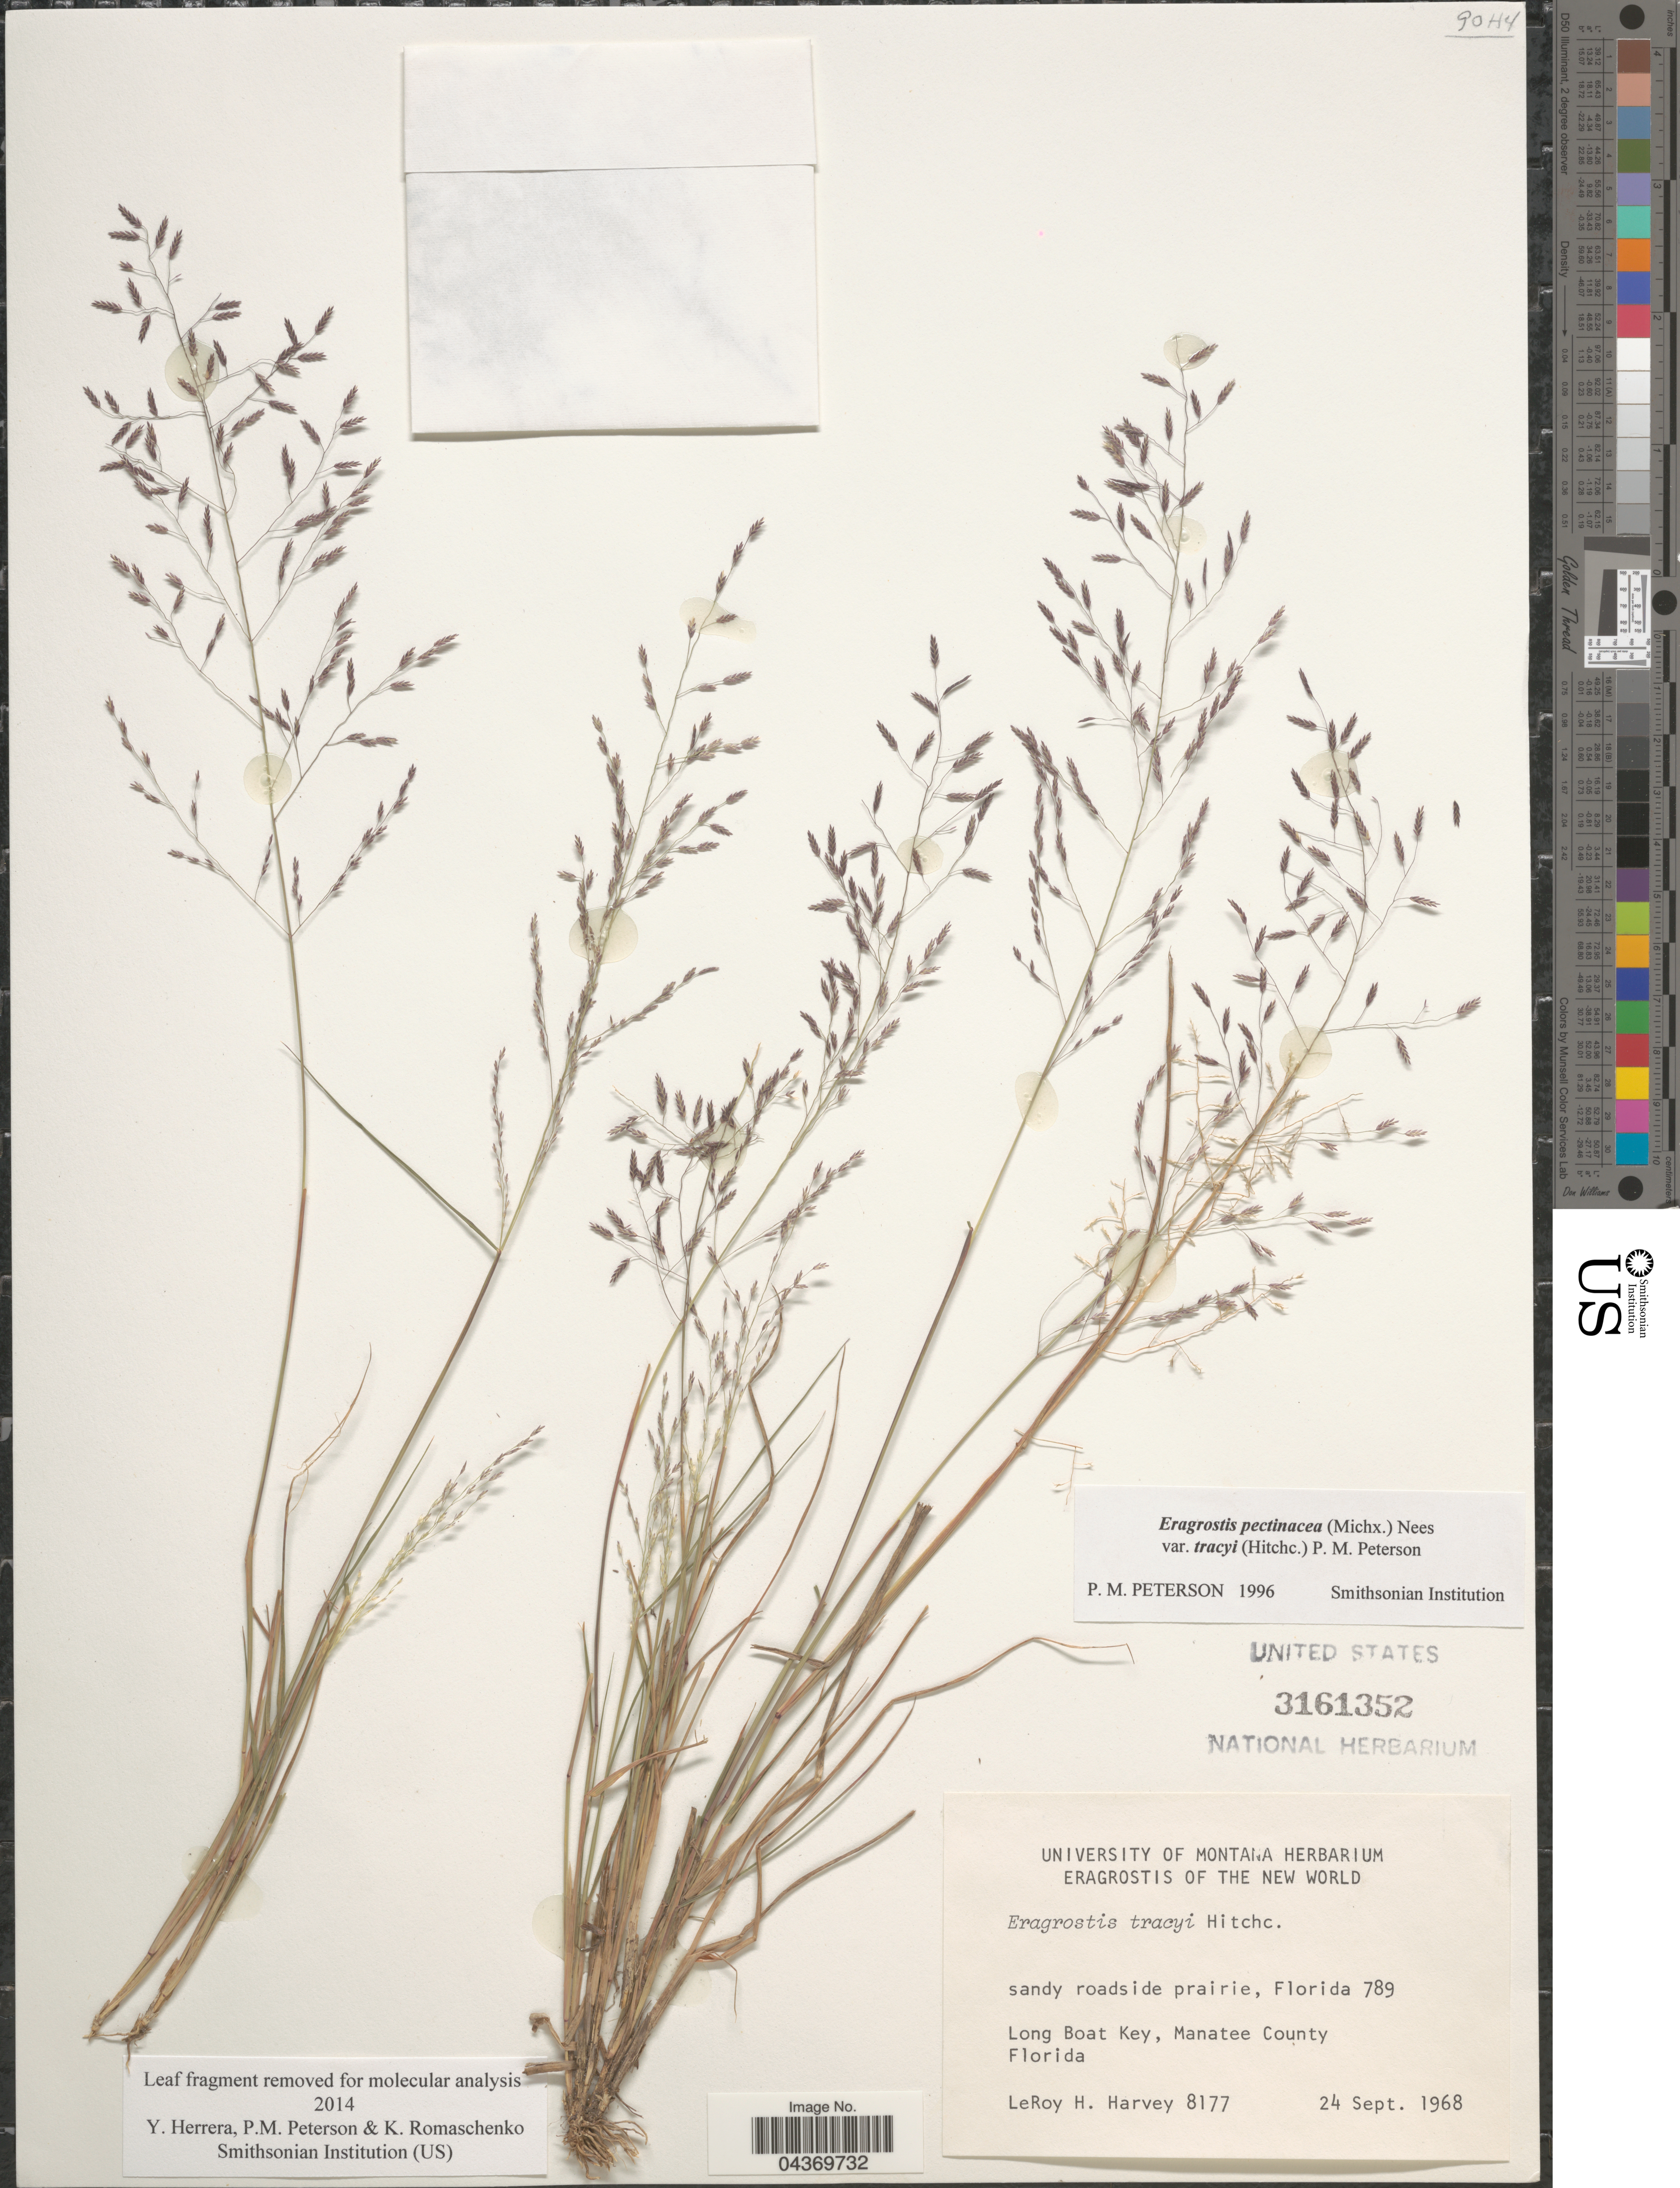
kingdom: Plantae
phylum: Tracheophyta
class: Liliopsida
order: Poales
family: Poaceae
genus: Eragrostis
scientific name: Eragrostis pectinacea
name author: (Michx.) Nees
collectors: L. H. Harvey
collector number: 8177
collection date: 1968-09-24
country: United States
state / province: Florida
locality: Sandy roadside prairie, Florida 789. Long Boat Key, Manatee County.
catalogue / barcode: US 3161352